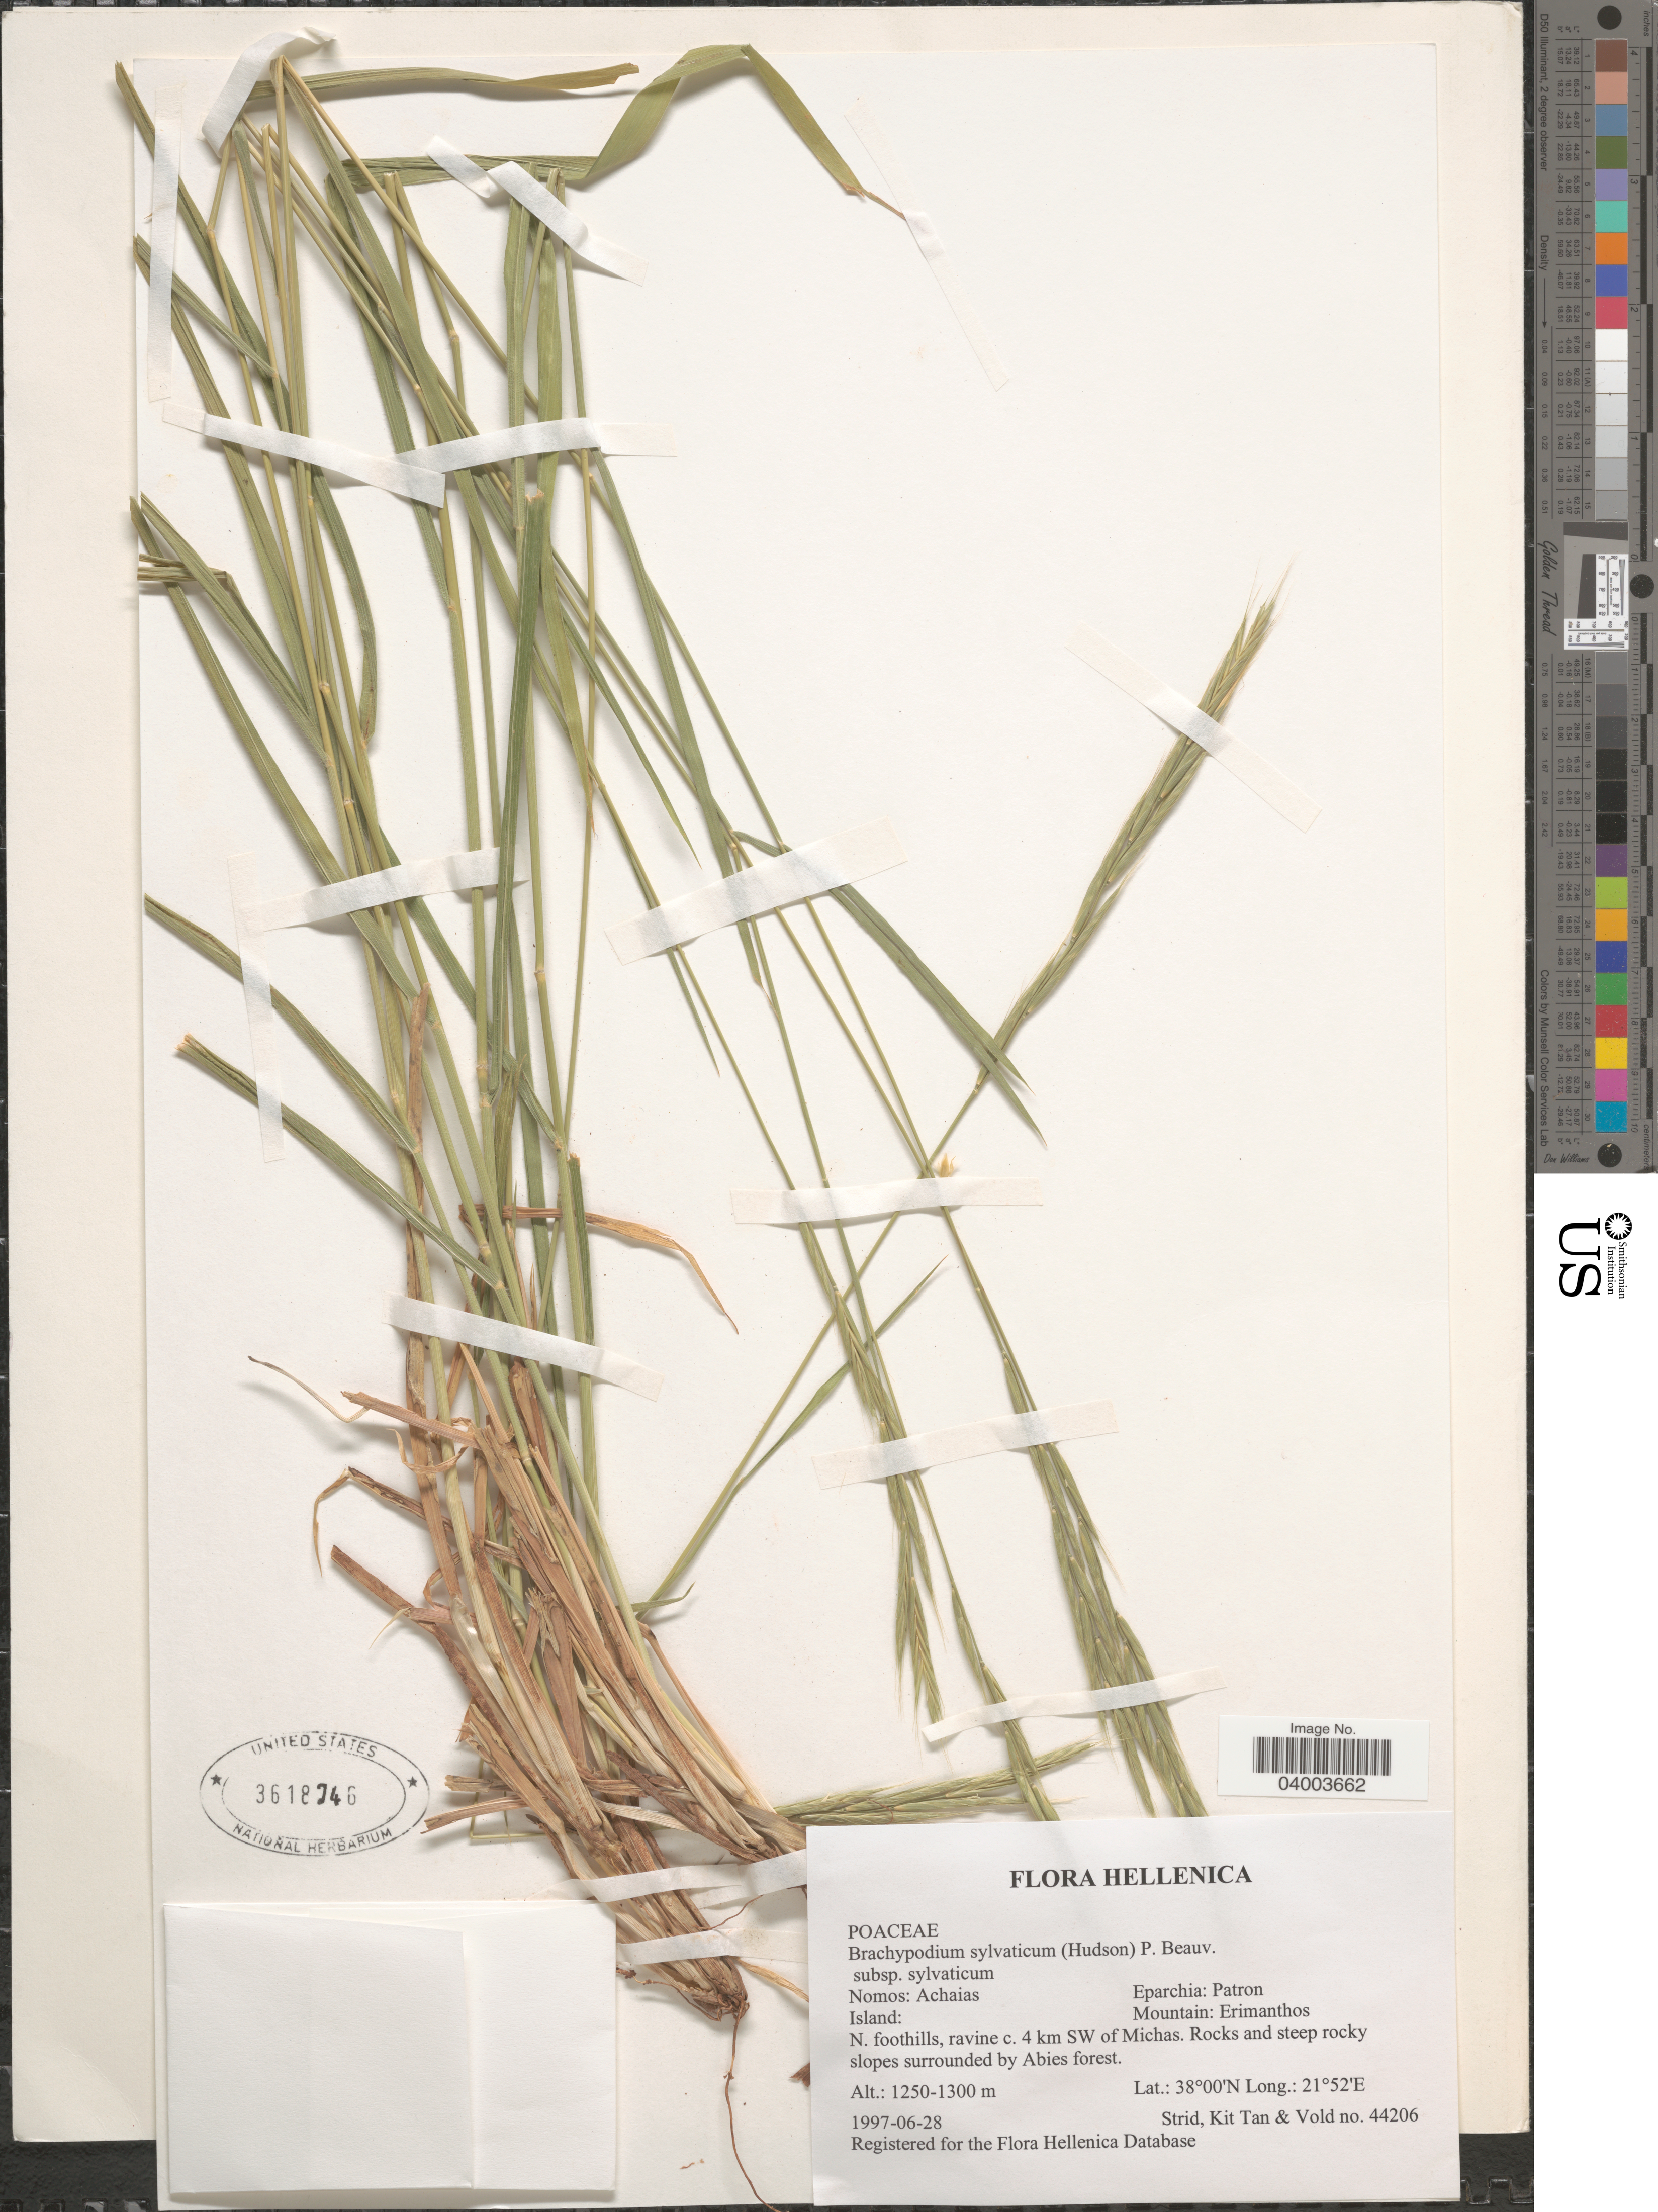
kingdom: Plantae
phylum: Tracheophyta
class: Liliopsida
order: Poales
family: Poaceae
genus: Brachypodium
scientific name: Brachypodium sylvaticum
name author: (Huds.) P. Beauv.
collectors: Strid, K. Tan & Vold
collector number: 44206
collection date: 1997-06-28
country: Greece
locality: Hellenica. Mountain: Erimanthos. Island: N. foothills, ravine c. 4 km SW of Michas. Rocks and steep rocky slopes surrounded by Abies forest.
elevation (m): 1250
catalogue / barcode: US 3618746